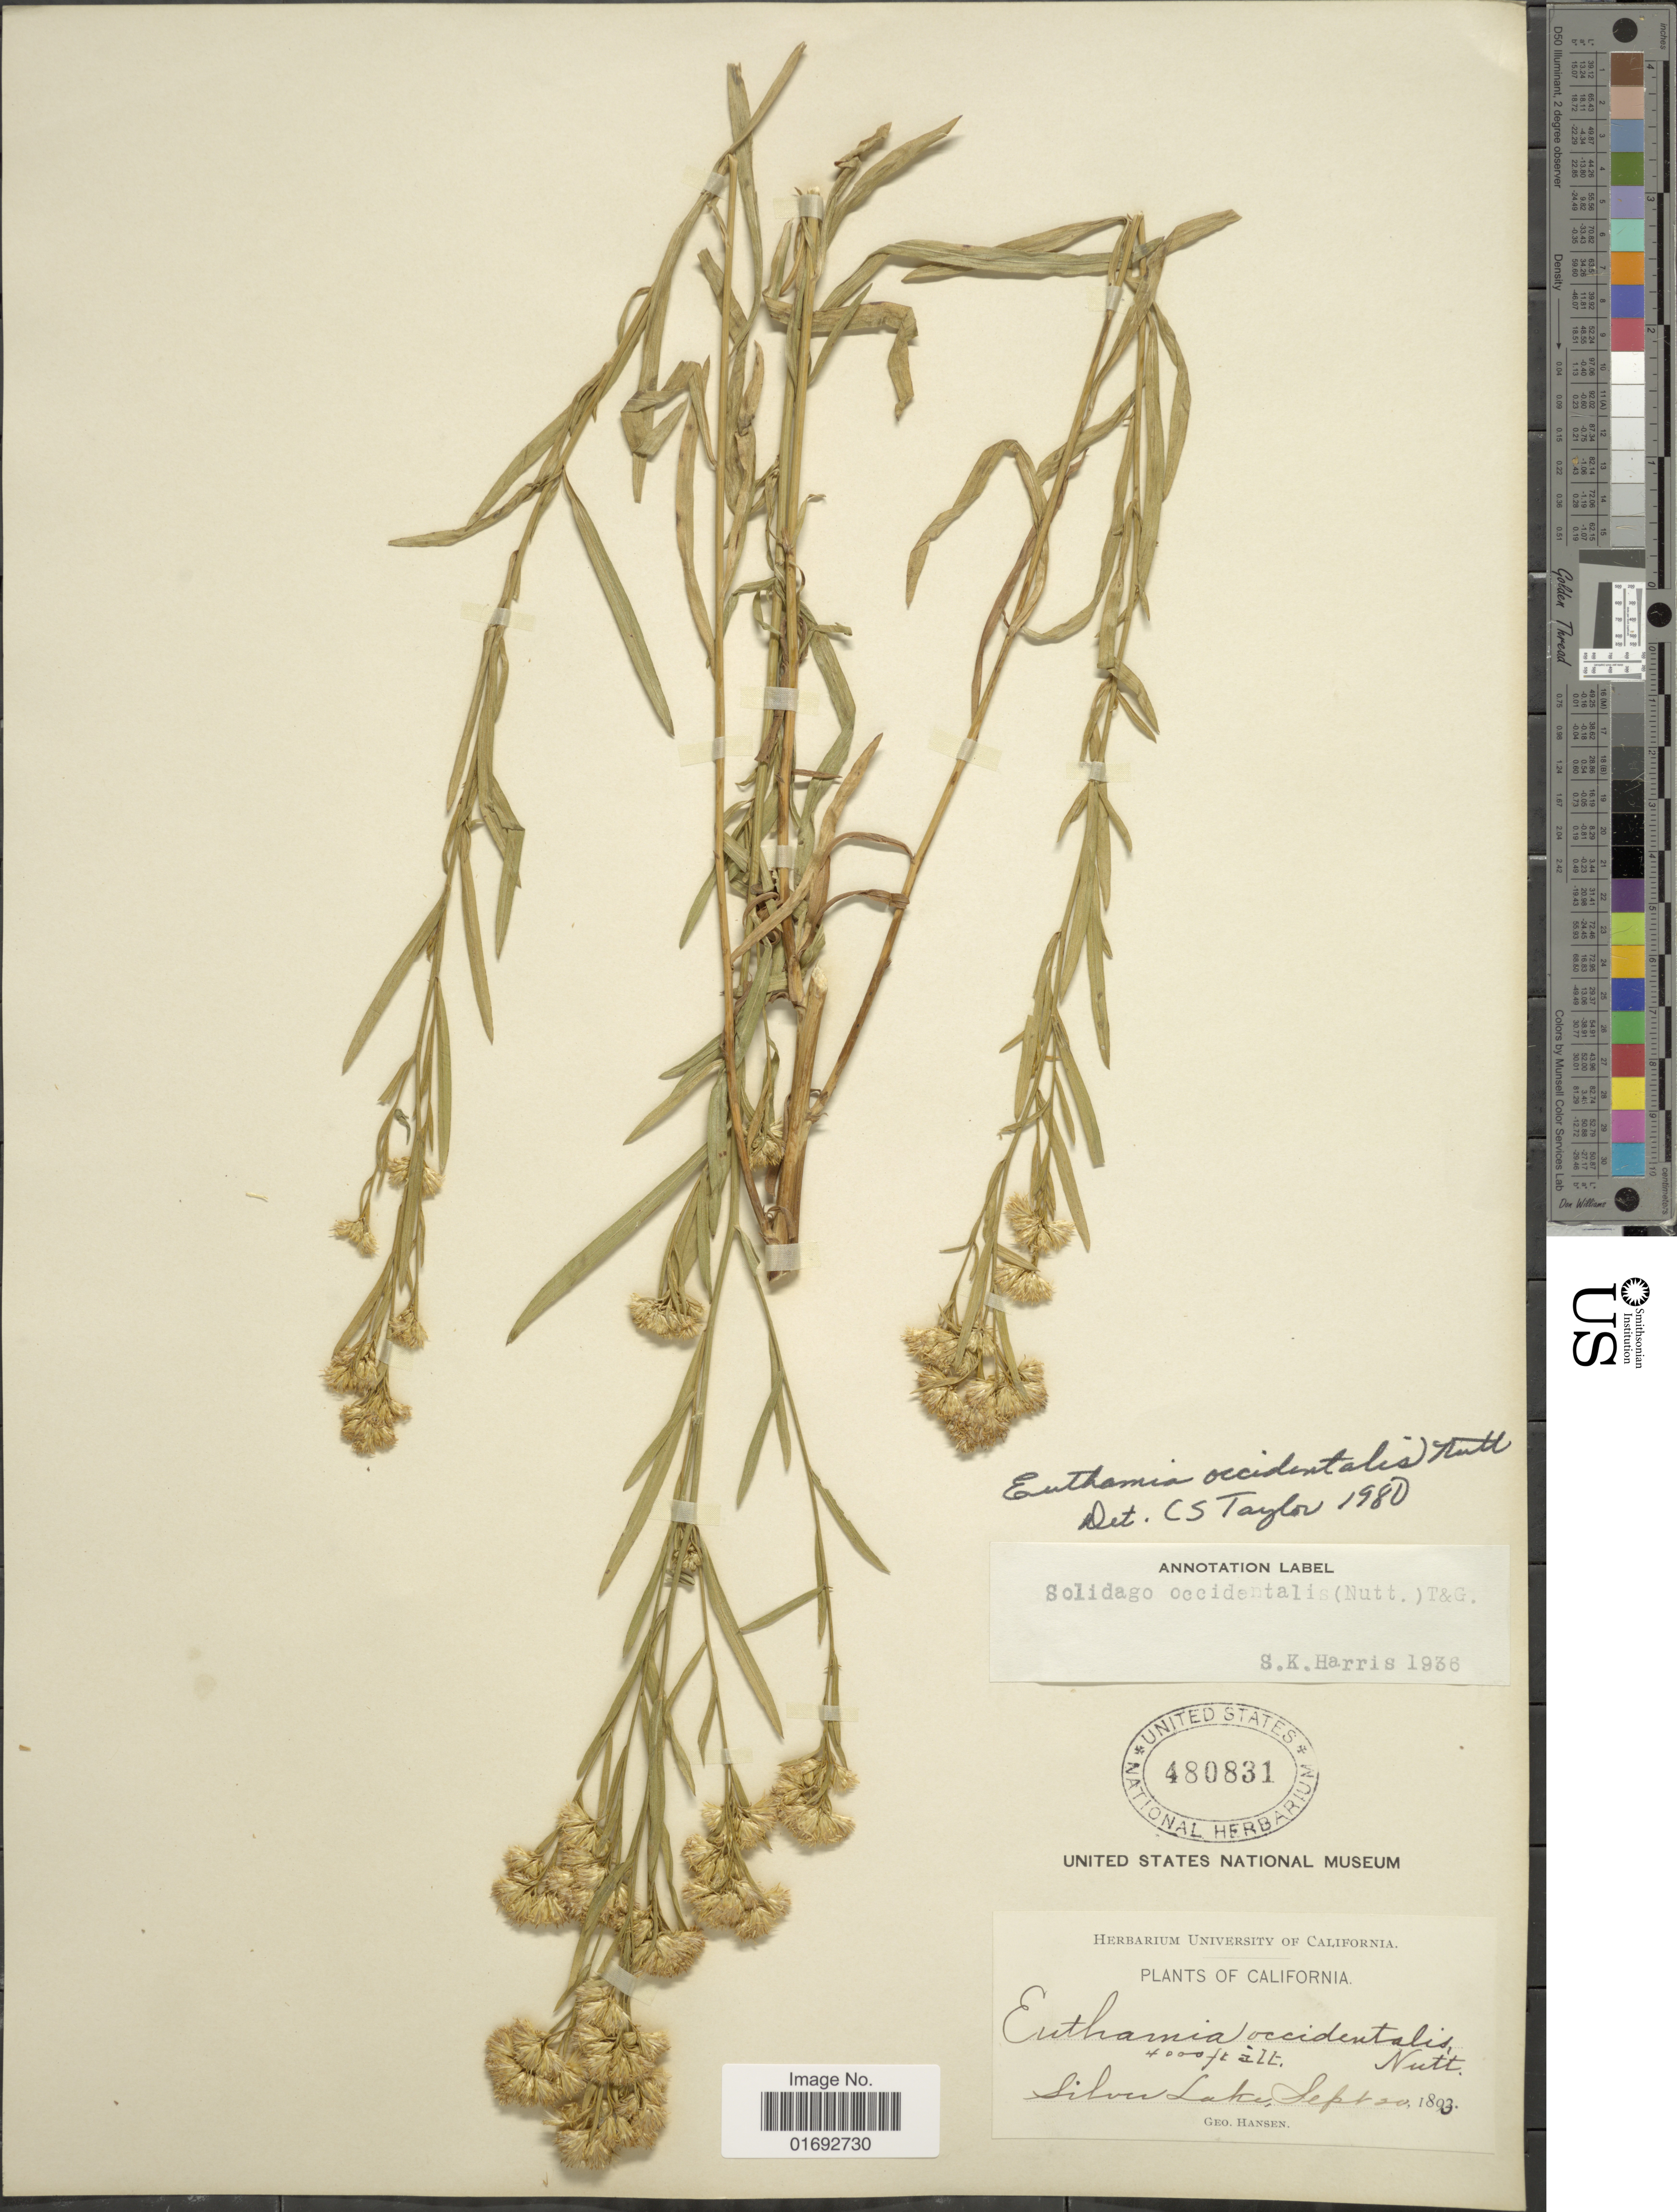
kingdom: Plantae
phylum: Tracheophyta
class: Magnoliopsida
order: Asterales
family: Asteraceae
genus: Euthamia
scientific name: Euthamia occidentalis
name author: Nutt.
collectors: G. Hansen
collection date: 1893-09-20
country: United States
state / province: California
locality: Silver Lake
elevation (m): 1219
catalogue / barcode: US 480831